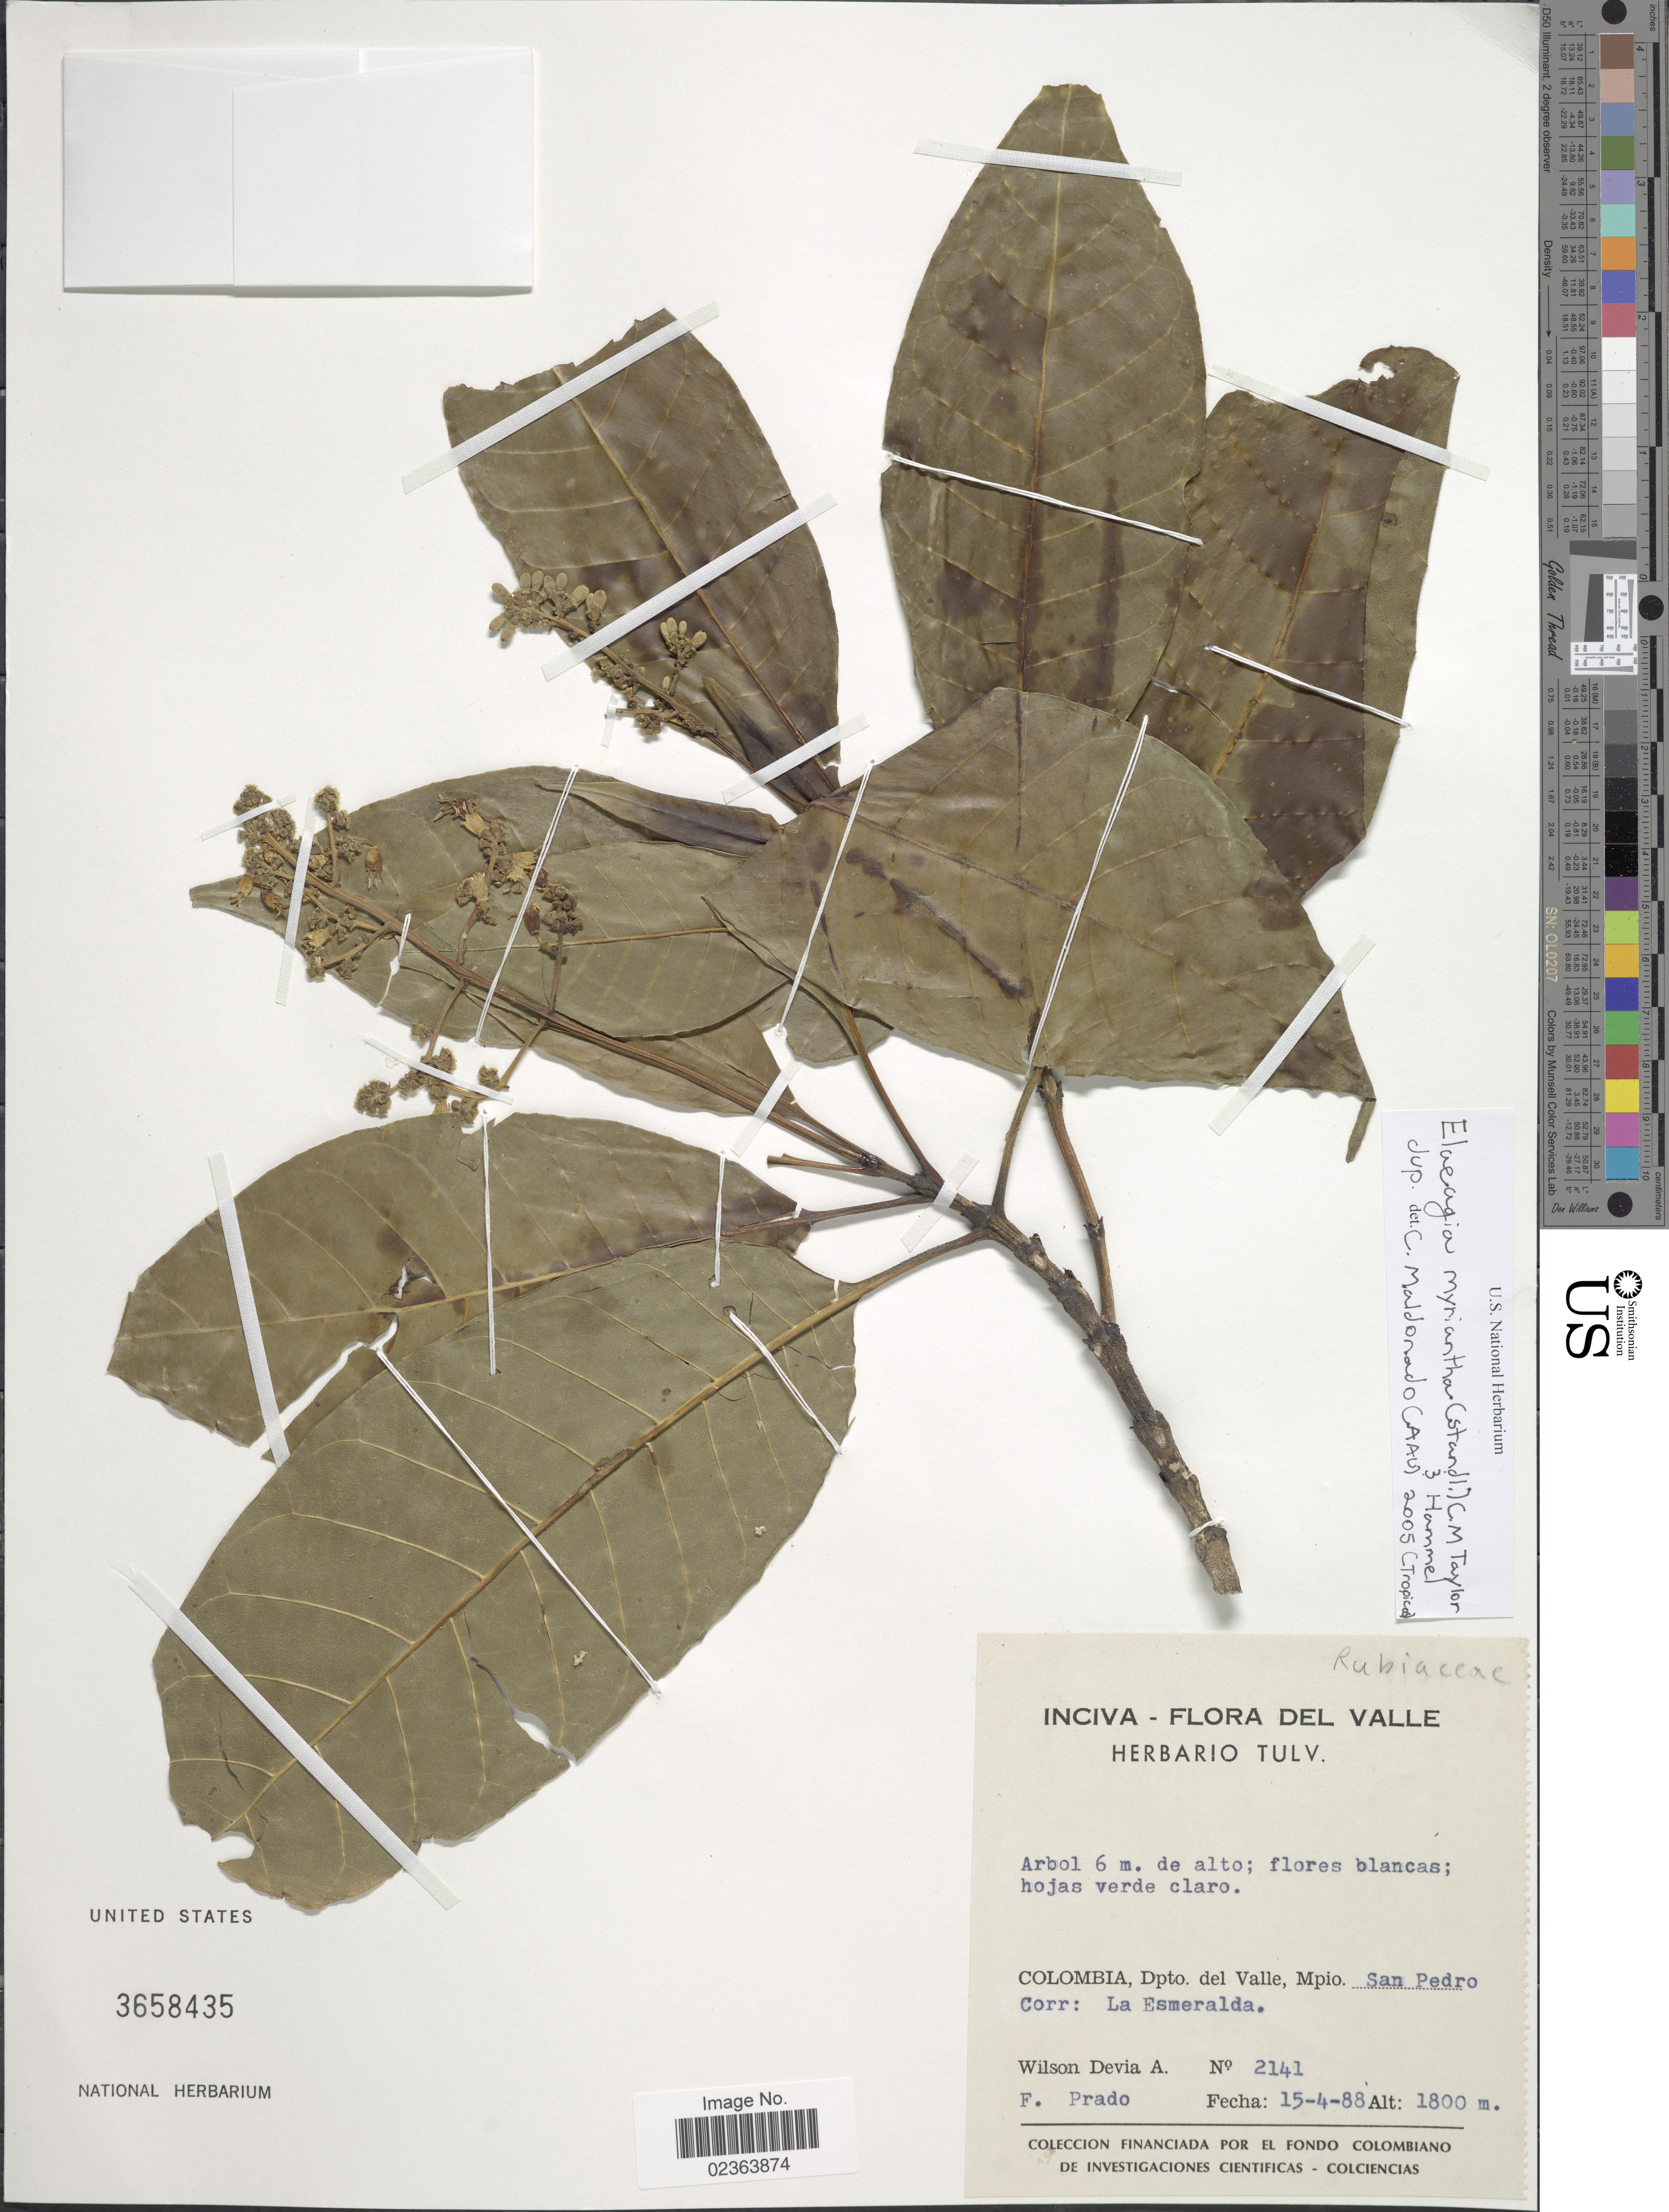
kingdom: Plantae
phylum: Tracheophyta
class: Magnoliopsida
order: Gentianales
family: Rubiaceae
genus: Elaeagia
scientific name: Elaeagia myriantha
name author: (Standl.) C.M. Taylor & Hammel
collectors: W. Devia A. & F. Prado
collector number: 2141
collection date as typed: Transcribed d/m/y: 15/4/88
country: Colombia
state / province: Valle del Cauca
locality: Colombia, Dpto del Valle: Mpio. San Pedro Corr. La Esmeralda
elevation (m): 1800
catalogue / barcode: US 3658435